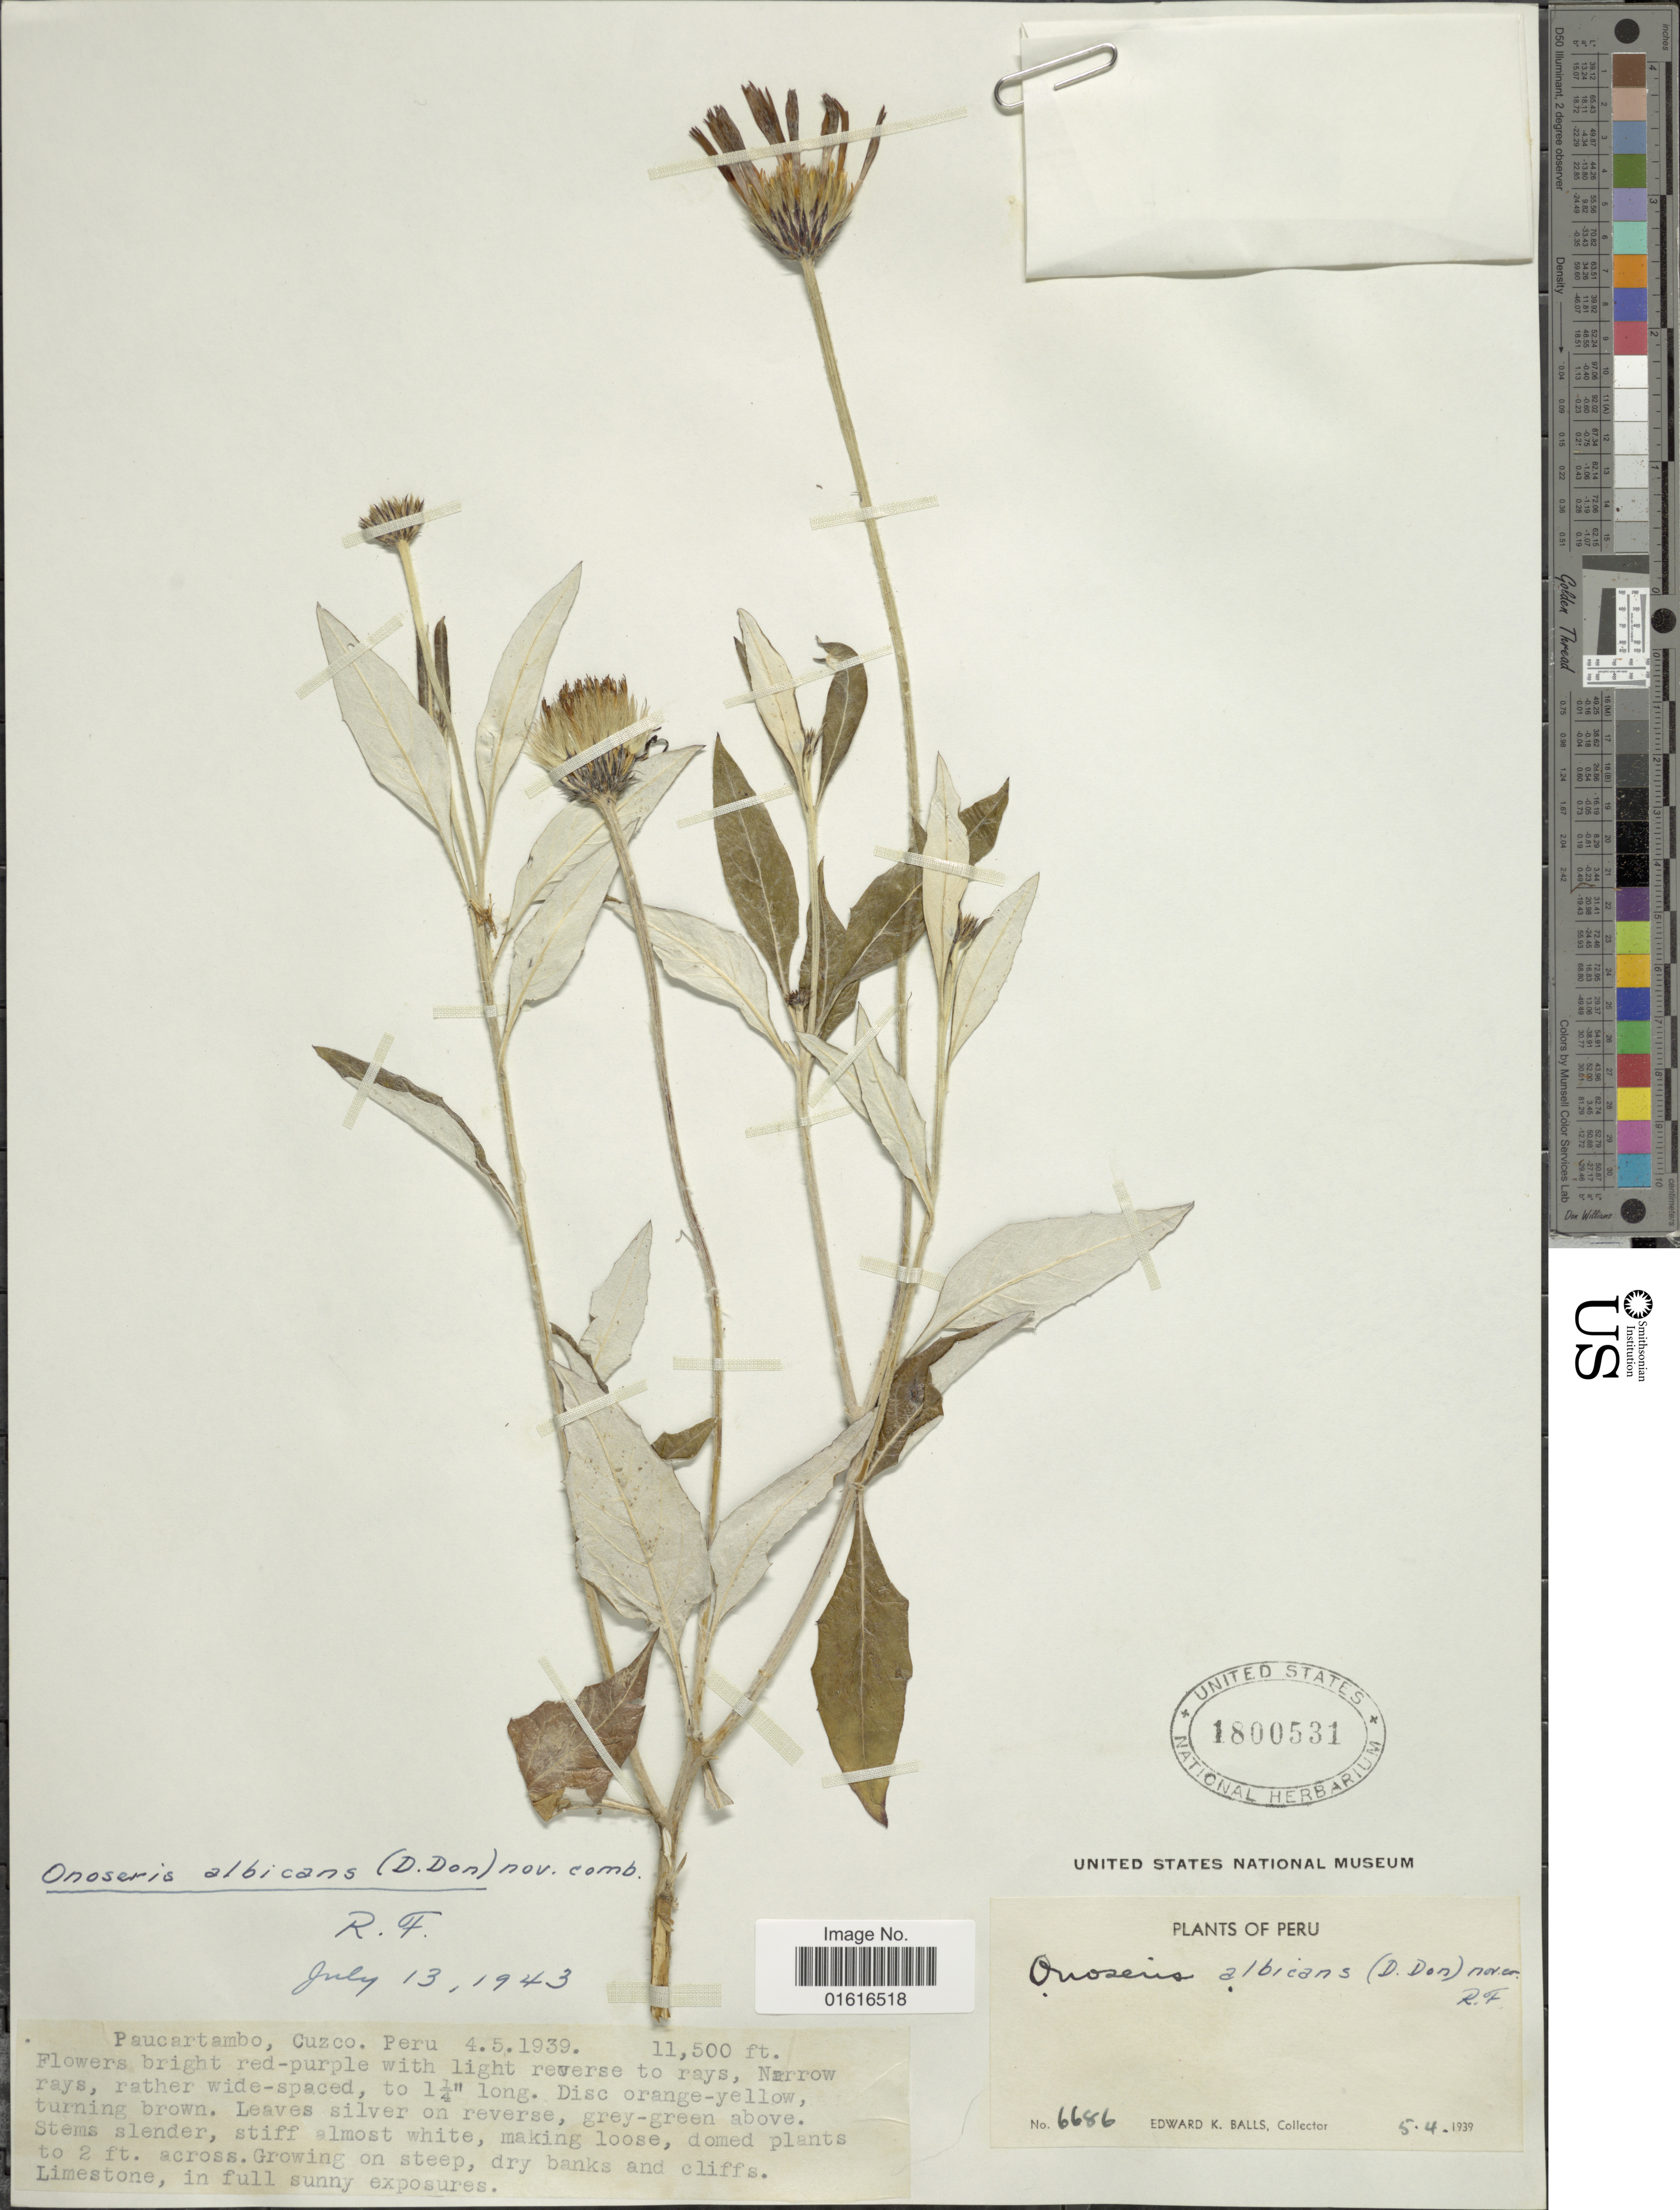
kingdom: Plantae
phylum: Tracheophyta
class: Magnoliopsida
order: Asterales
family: Asteraceae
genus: Onoseris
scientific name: Onoseris albicans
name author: (D. Don) Ferreyra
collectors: E. K. Balls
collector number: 6686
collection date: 1939-05-04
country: Peru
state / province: Cusco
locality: Paucartambo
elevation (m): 3505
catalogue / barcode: US 1800531